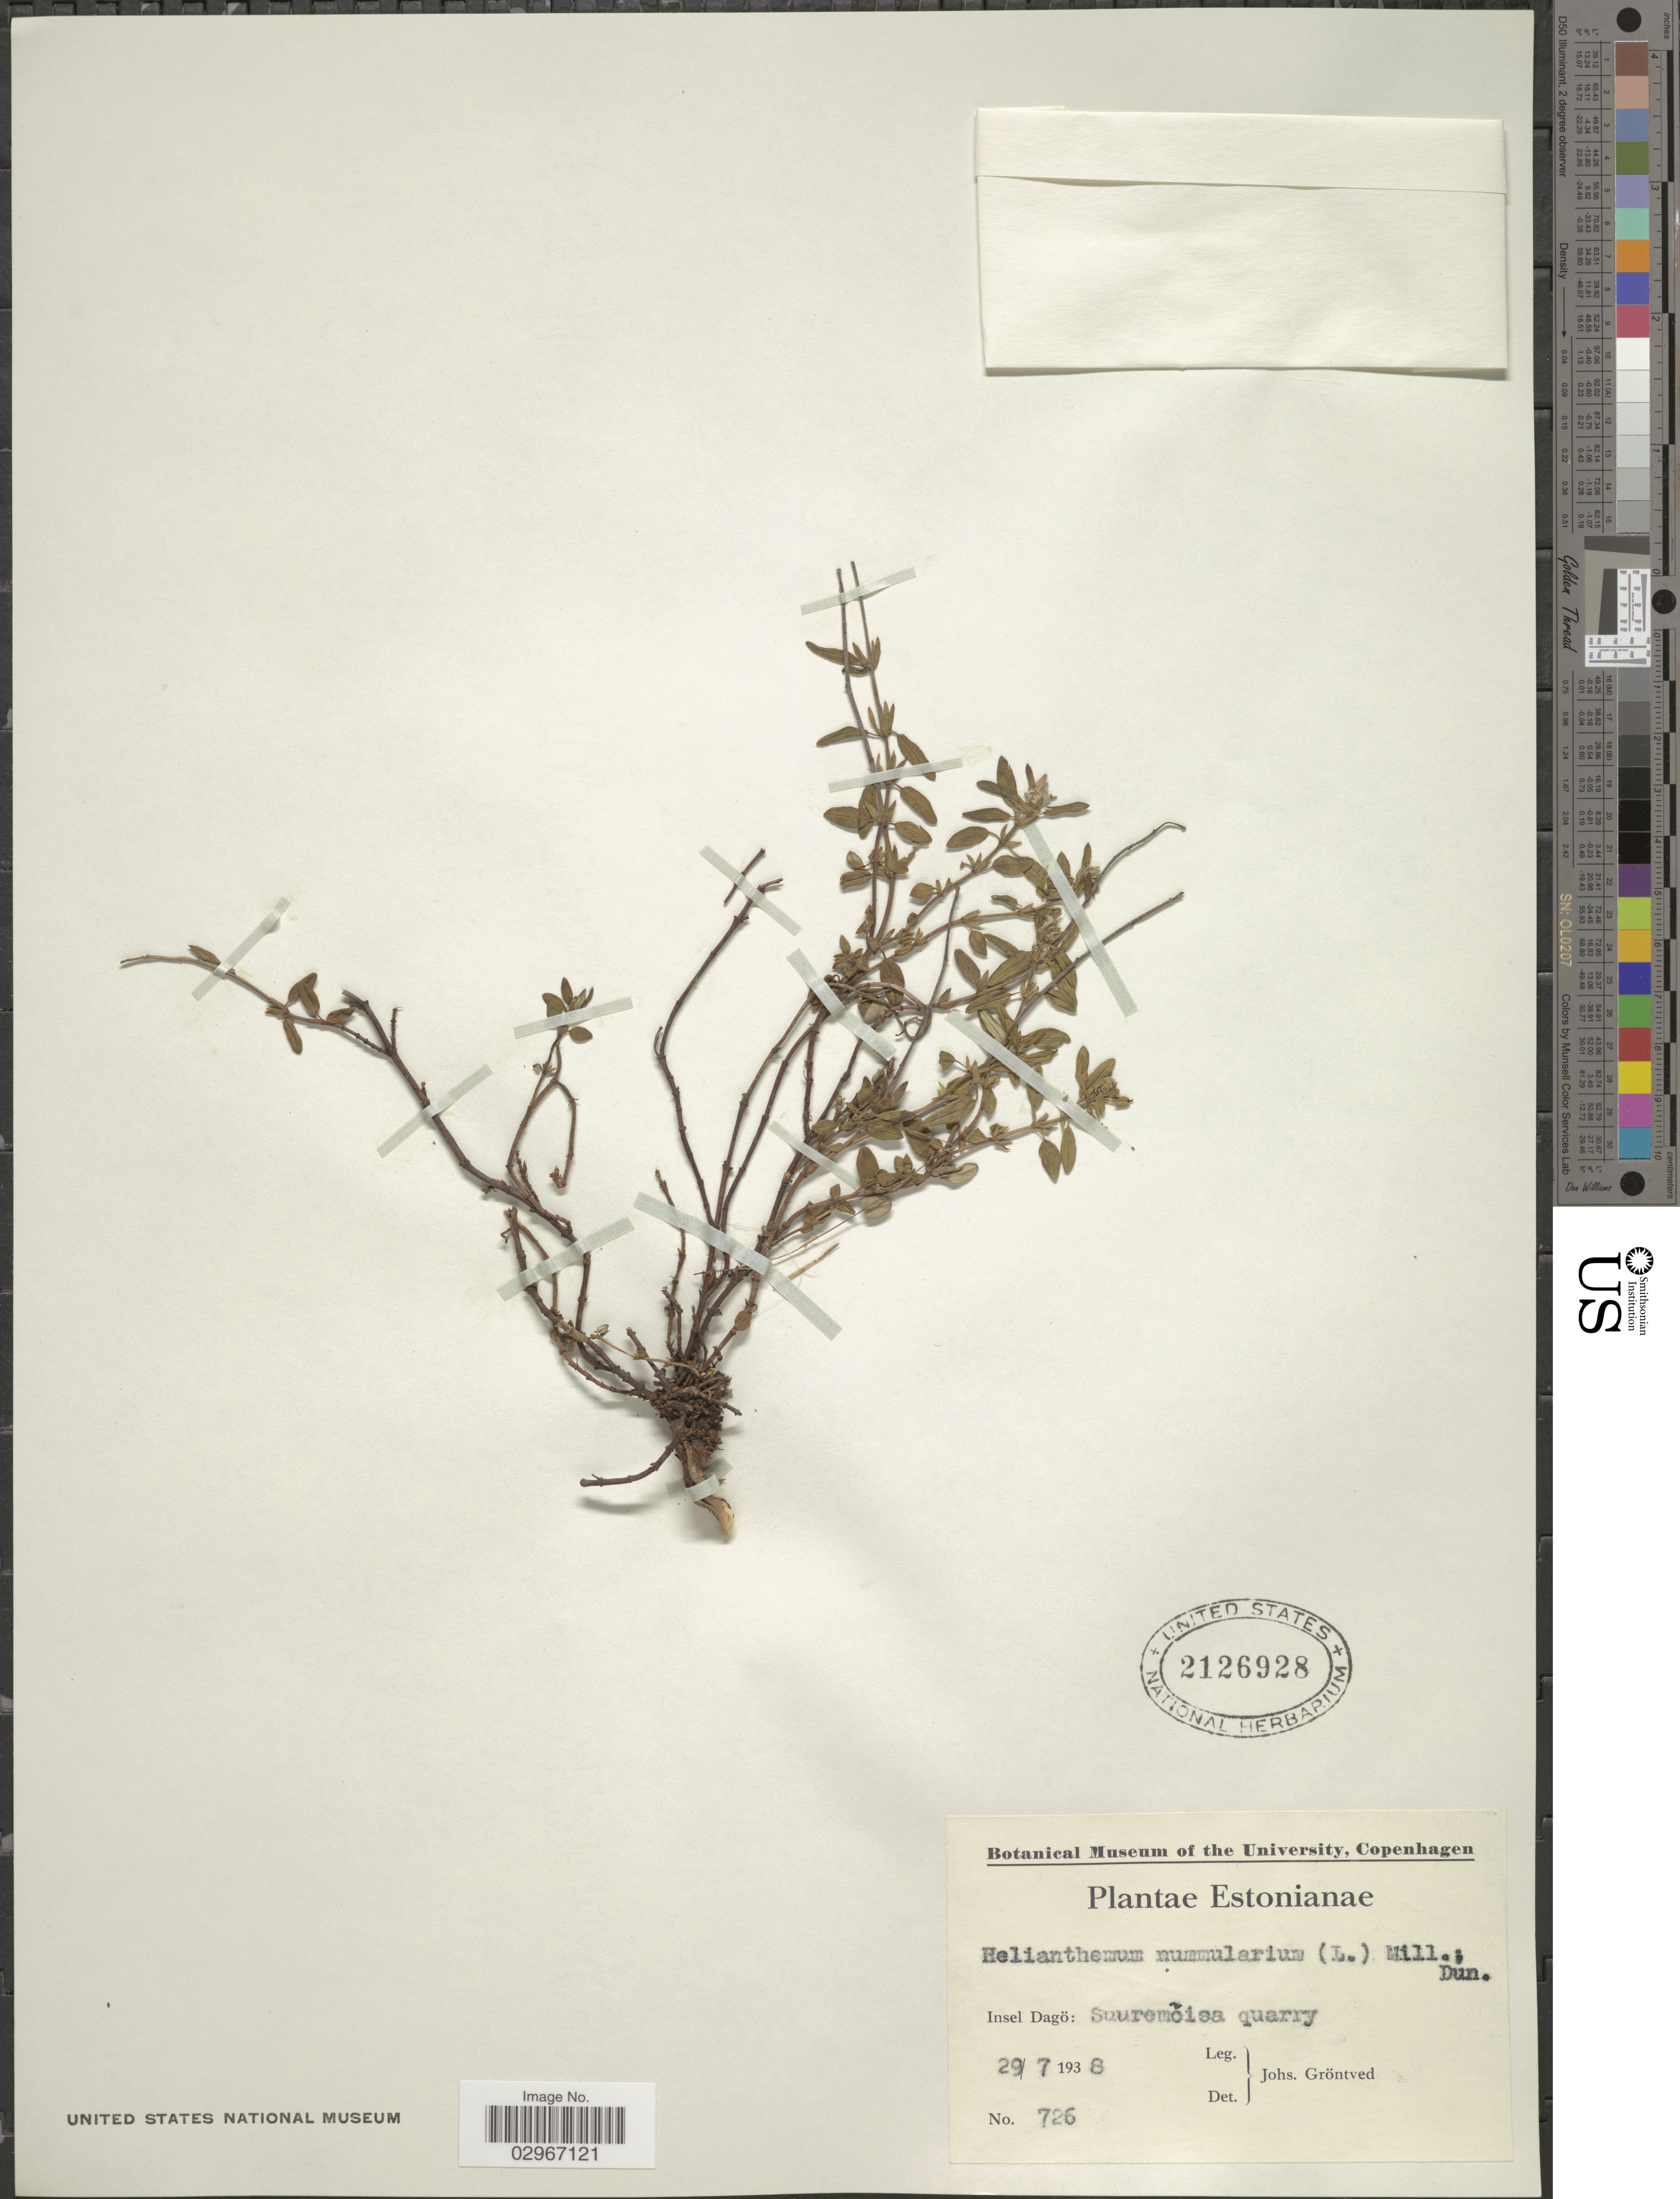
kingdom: Plantae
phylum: Tracheophyta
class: Magnoliopsida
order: Malvales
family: Cistaceae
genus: Helianthemum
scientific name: Helianthemum nummularium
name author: (L.) Mill.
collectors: J. Gröntved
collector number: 726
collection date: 1938-07-29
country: Estonia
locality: Insel Dagö: Suuremõisa quarry.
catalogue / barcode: US 2126928